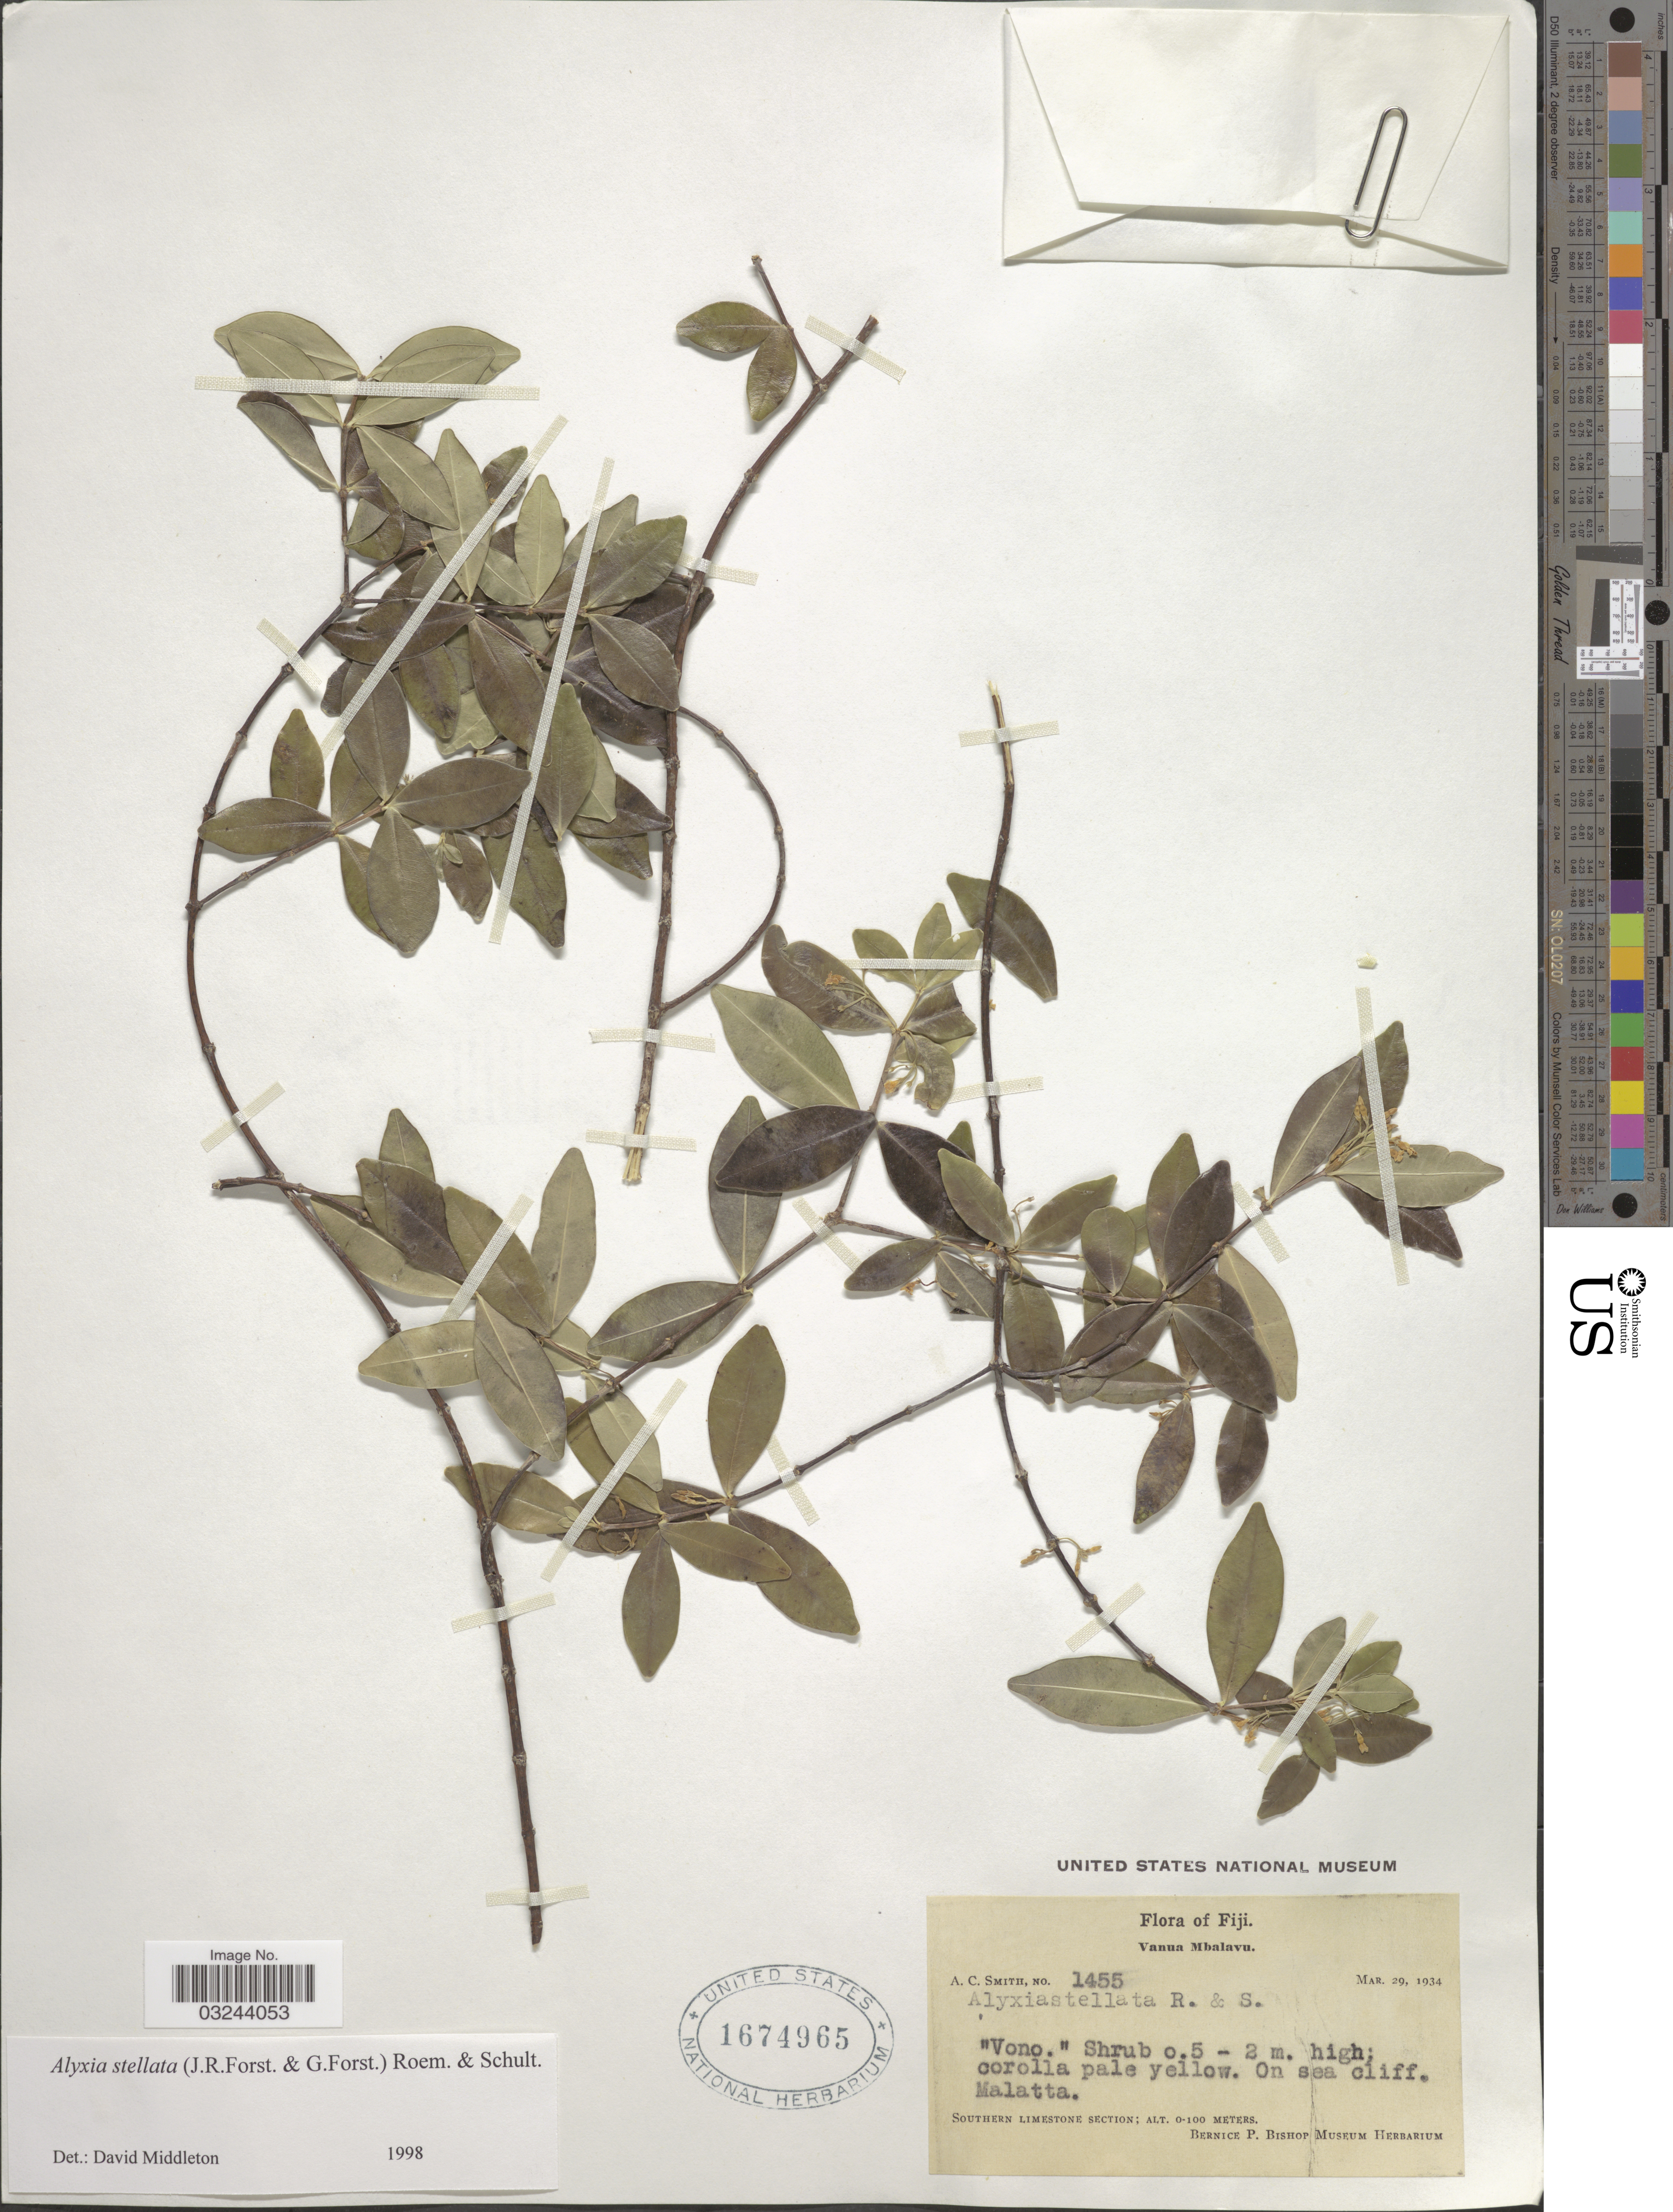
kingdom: Plantae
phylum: Tracheophyta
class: Magnoliopsida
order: Gentianales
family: Apocynaceae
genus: Alyxia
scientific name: Alyxia stellata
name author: (J.R. Forst. & G. Forst.) Roem. & Schult.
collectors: A. C. Smith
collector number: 1455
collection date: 1934-03-29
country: Fiji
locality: Vanua Mbalavu. Malatta. Southern Limestone Section.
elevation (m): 0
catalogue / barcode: US 1674965